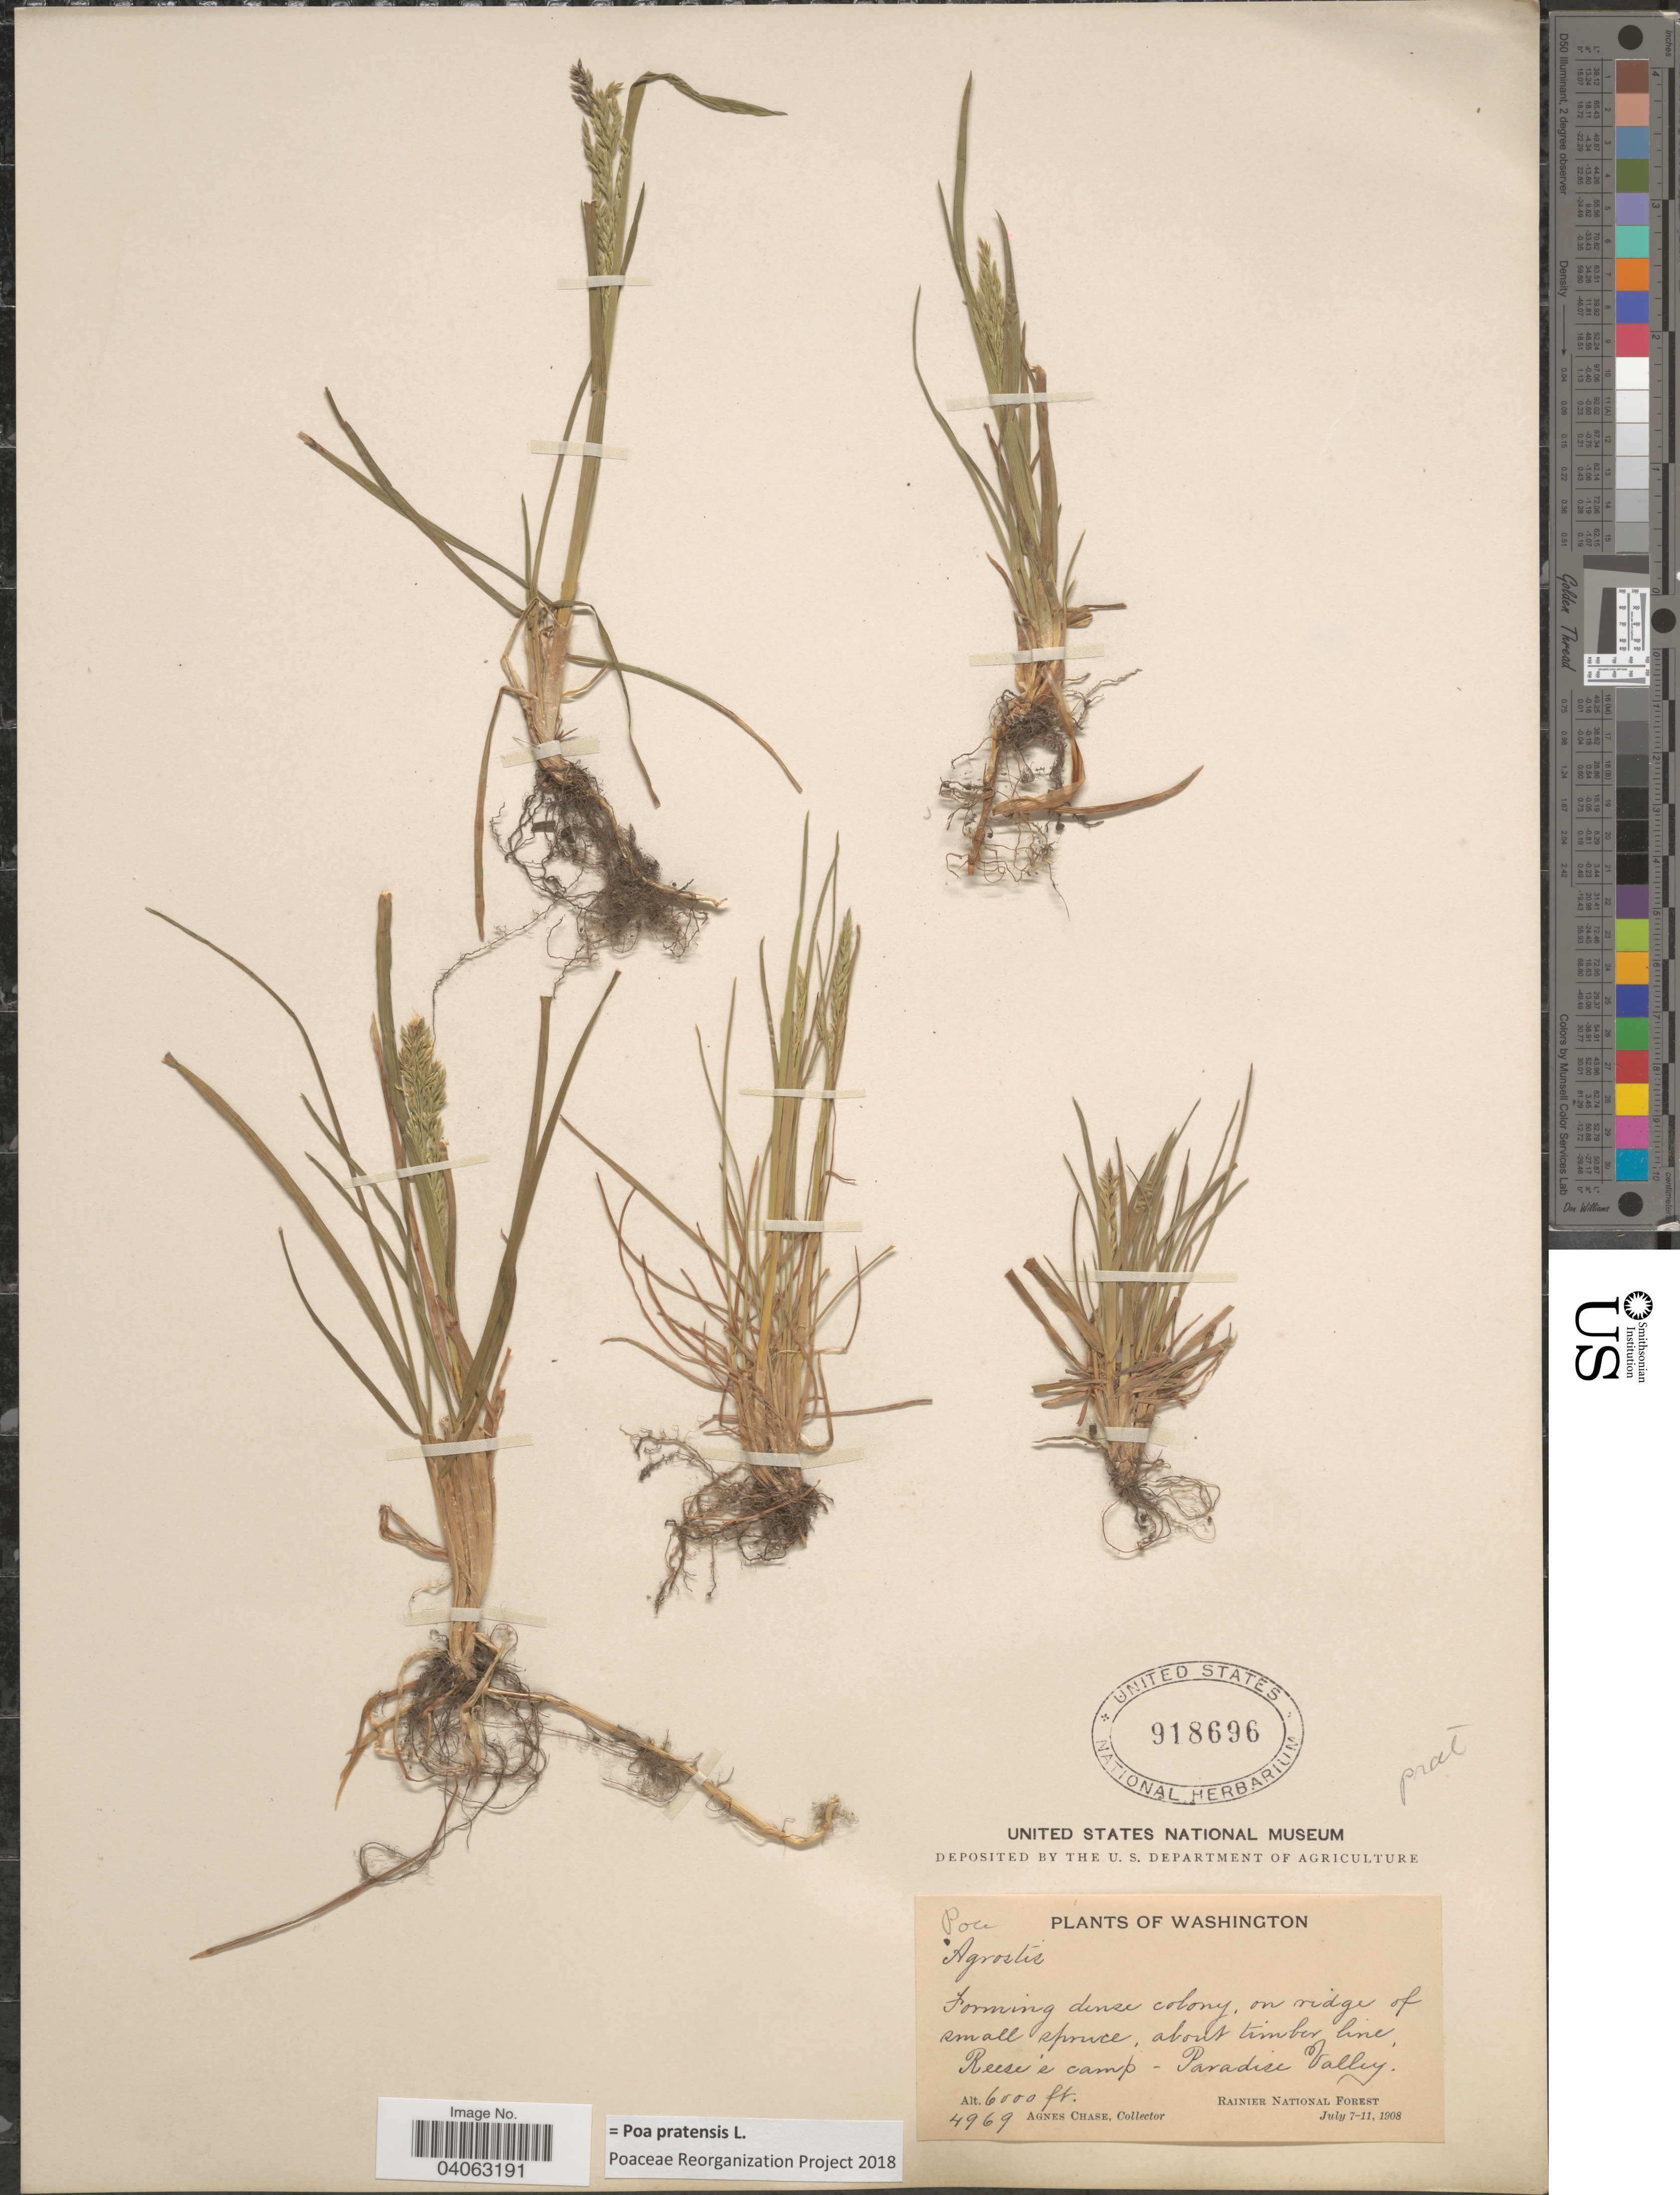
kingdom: Plantae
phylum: Tracheophyta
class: Liliopsida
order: Poales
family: Poaceae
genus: Poa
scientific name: Poa pratensis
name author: L.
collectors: A. Chase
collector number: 4969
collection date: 1908-07-07/1908-07-11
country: United States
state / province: Washington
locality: About timber line Reese's camp - Paradise Valley. Rainier National Forest.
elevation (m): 1829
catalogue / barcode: US 918696